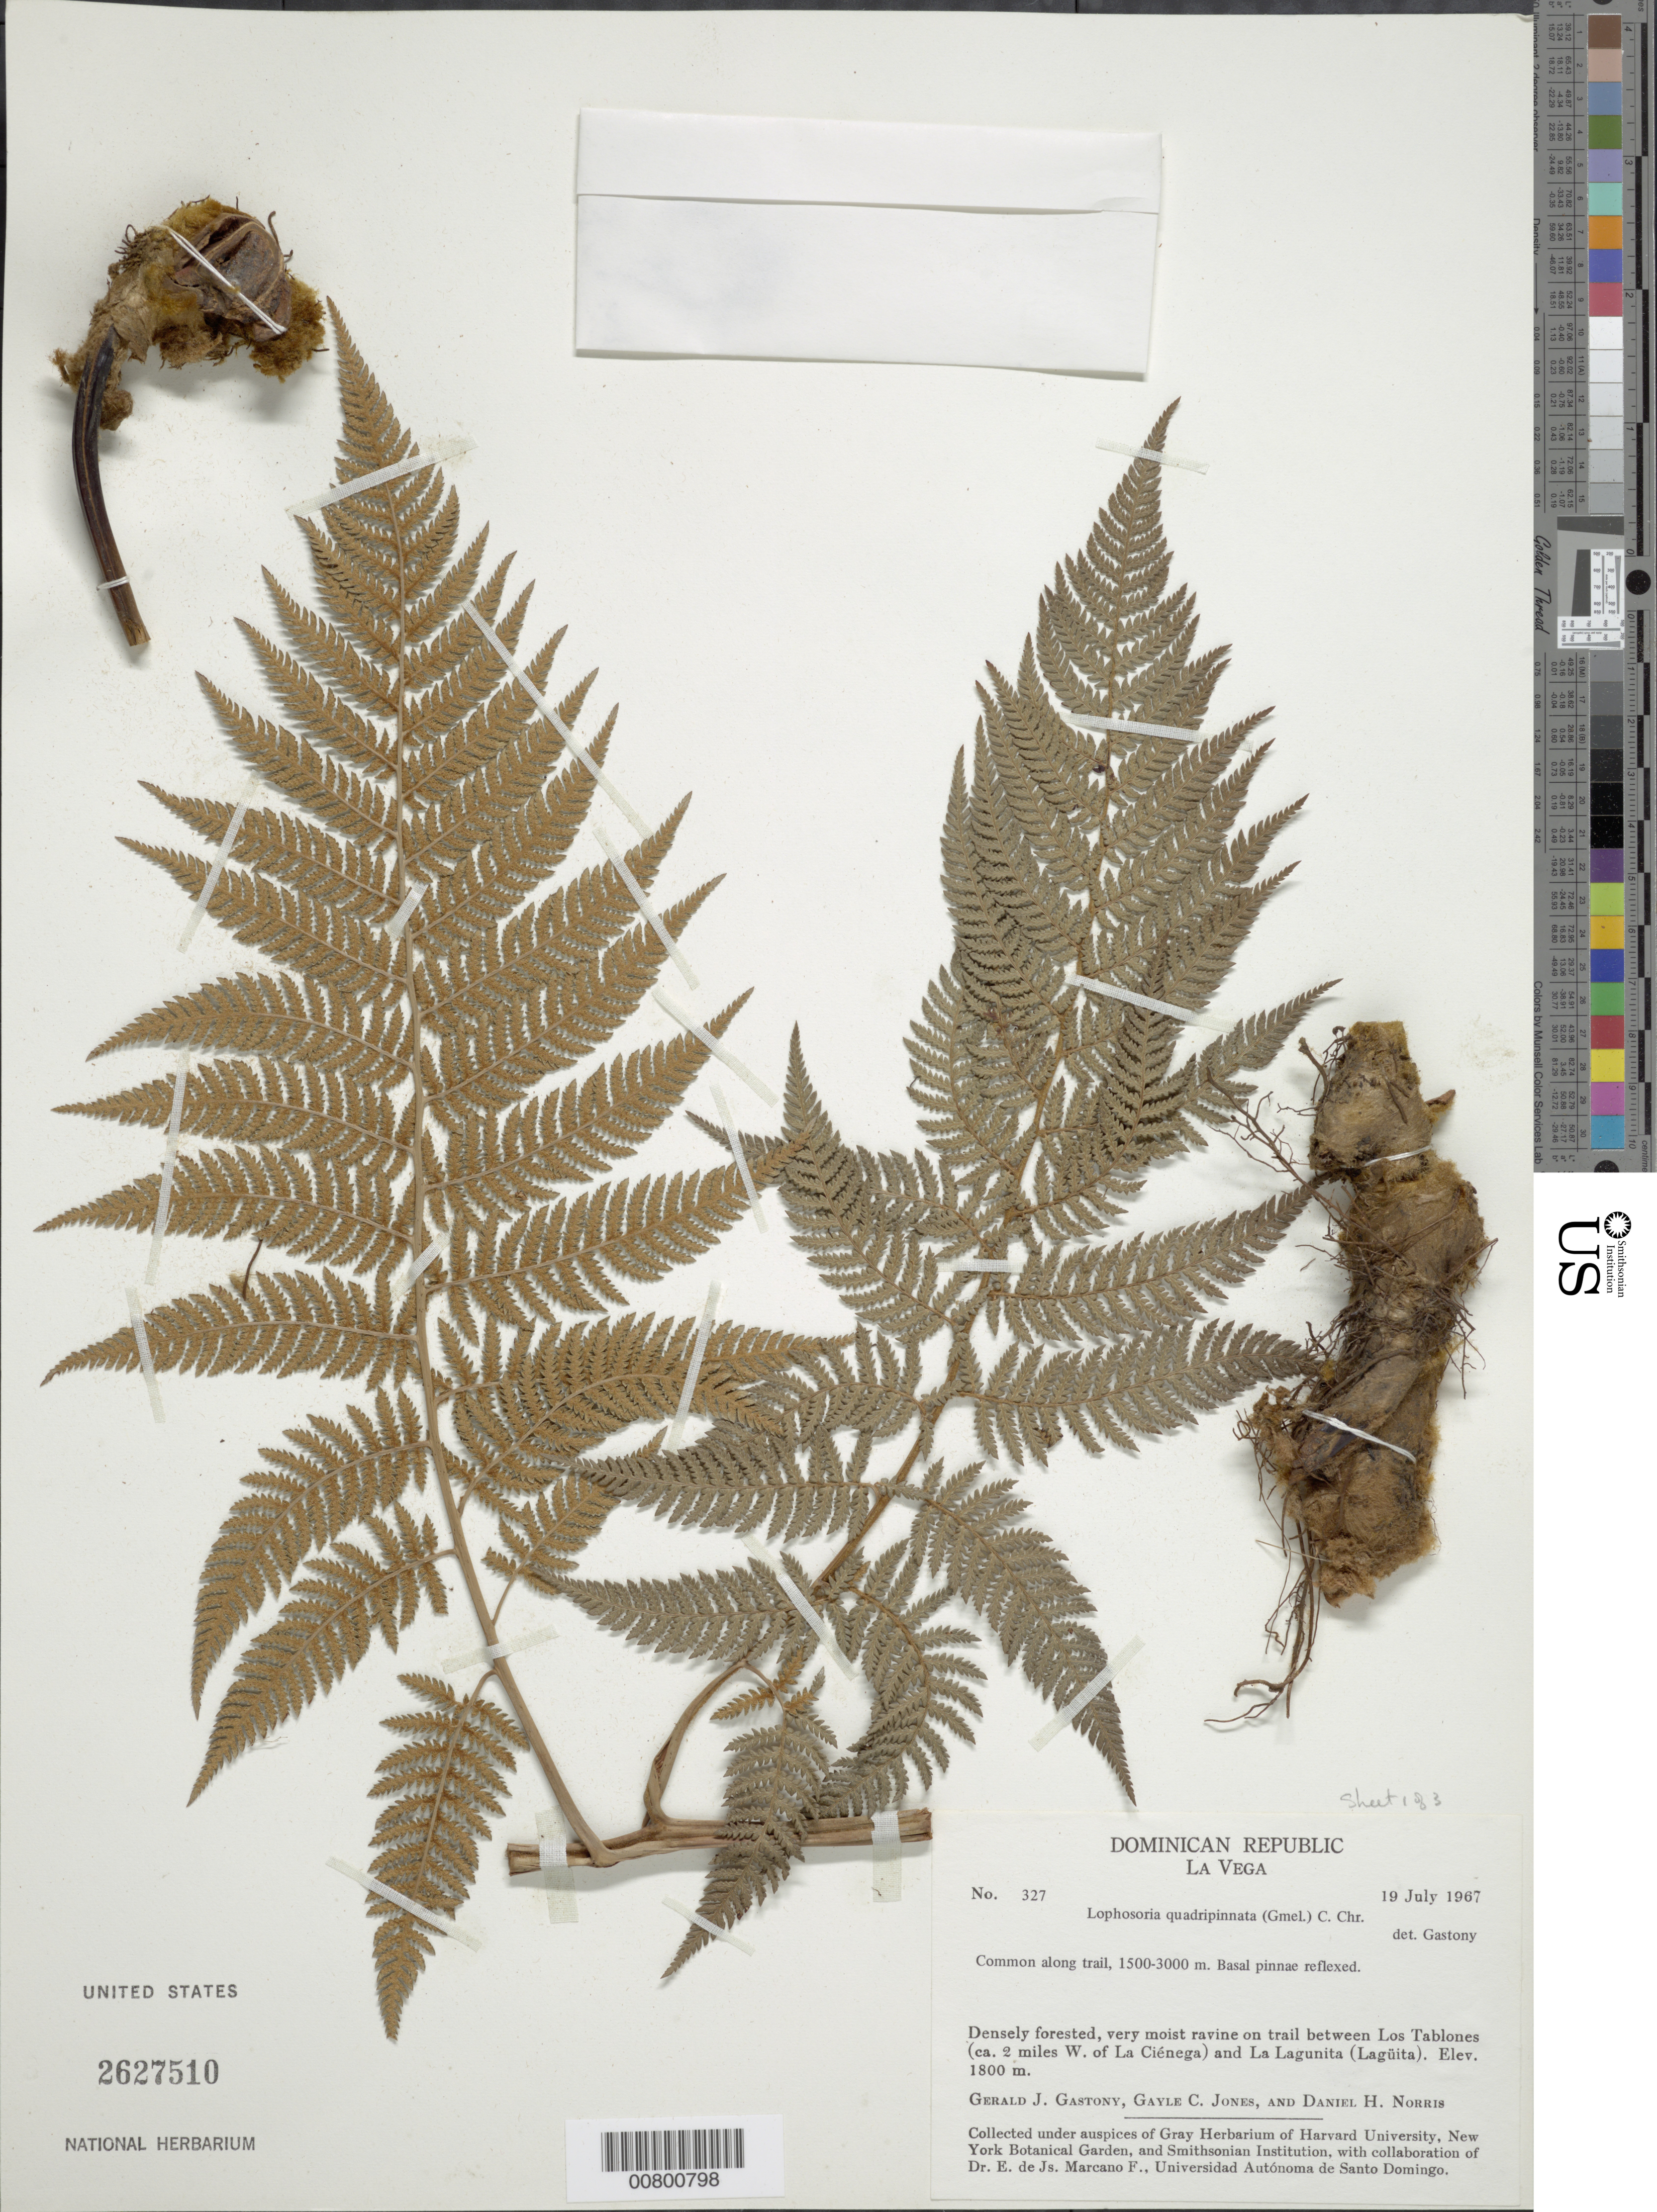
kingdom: Plantae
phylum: Tracheophyta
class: Polypodiopsida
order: Cyatheales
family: Dicksoniaceae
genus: Lophosoria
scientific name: Lophosoria quadripinnata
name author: (J.F. Gmel.) C. Chr.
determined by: Gastony, Gerald J.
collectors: G. Gastony, G. C. Jones & D. H. Norris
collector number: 327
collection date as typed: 19 Jul 1967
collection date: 1967-07-19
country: Dominican Republic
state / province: La Vega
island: Hispaniola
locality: Lost Tablones (ca. 2 miles W of La Ciénega) to La Lagunita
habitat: Trailside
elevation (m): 1500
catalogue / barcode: US 2627510